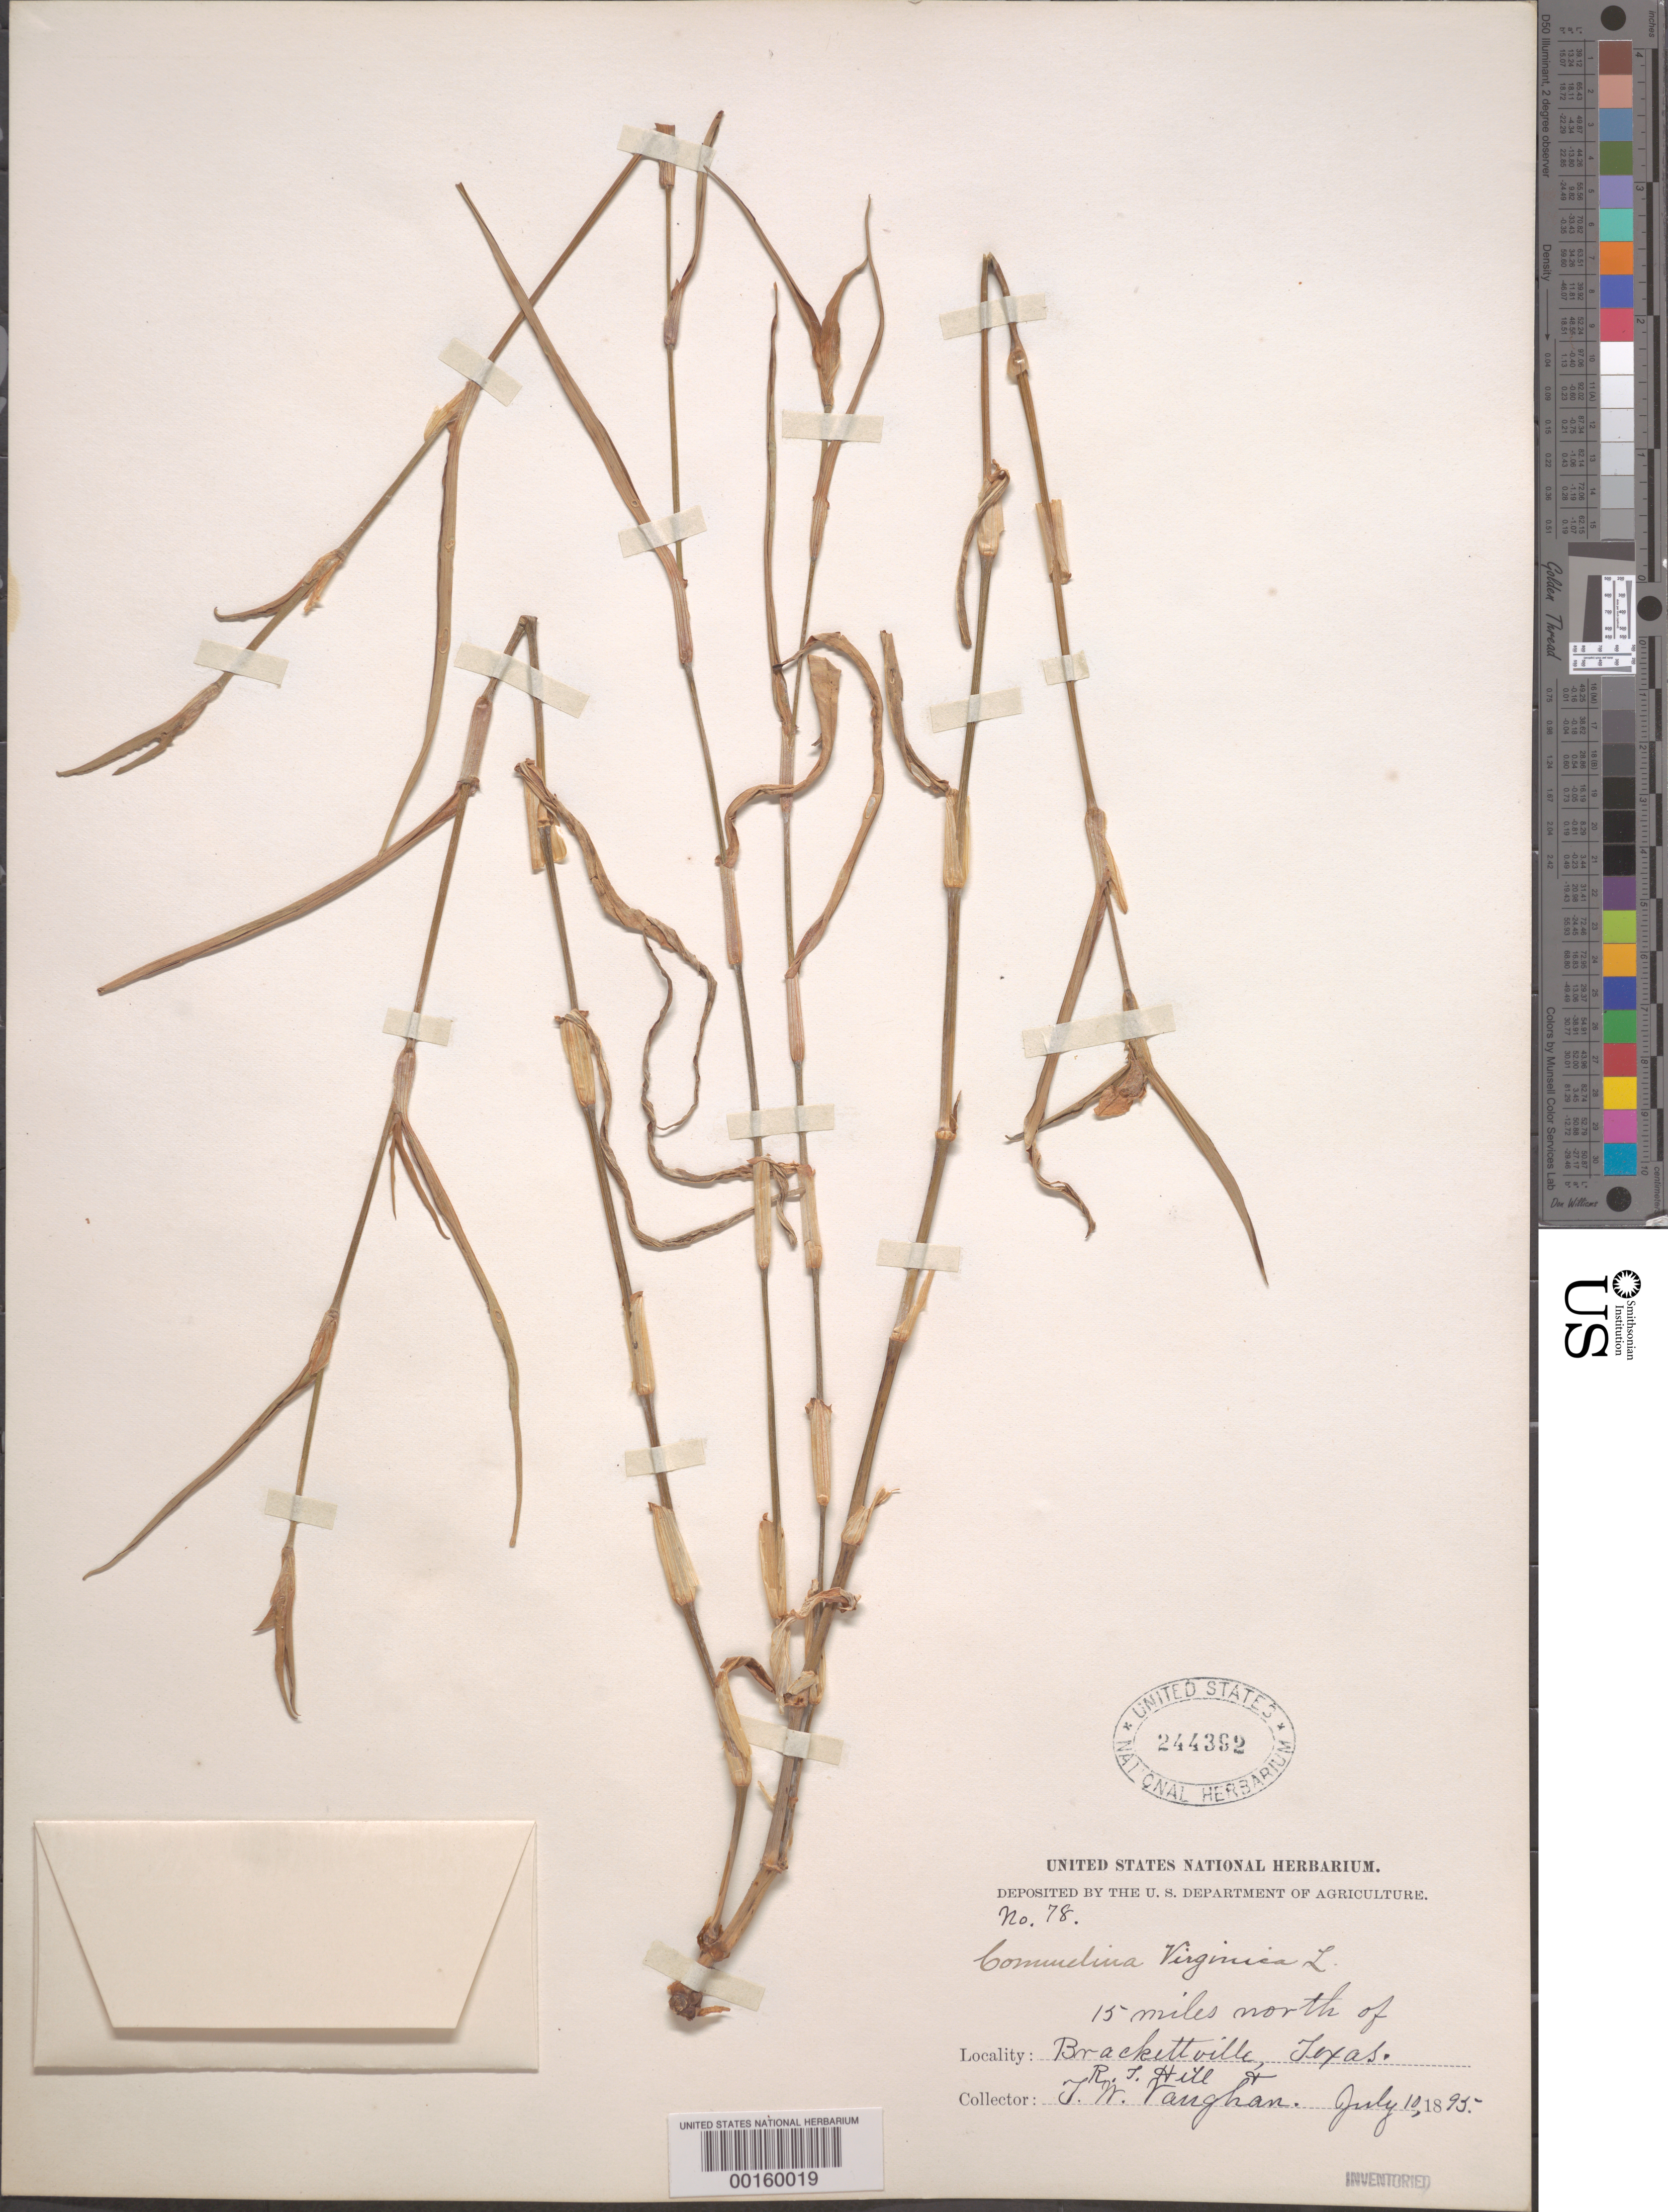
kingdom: Plantae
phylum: Tracheophyta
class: Liliopsida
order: Commelinales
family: Commelinaceae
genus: Commelina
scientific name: Commelina erecta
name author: L.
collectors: R. Hill & T. Vaughan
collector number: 78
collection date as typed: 10 Jul 1895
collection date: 1895-07-10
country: United States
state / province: Texas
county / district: Kinney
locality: N of bracketville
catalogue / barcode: US 244392